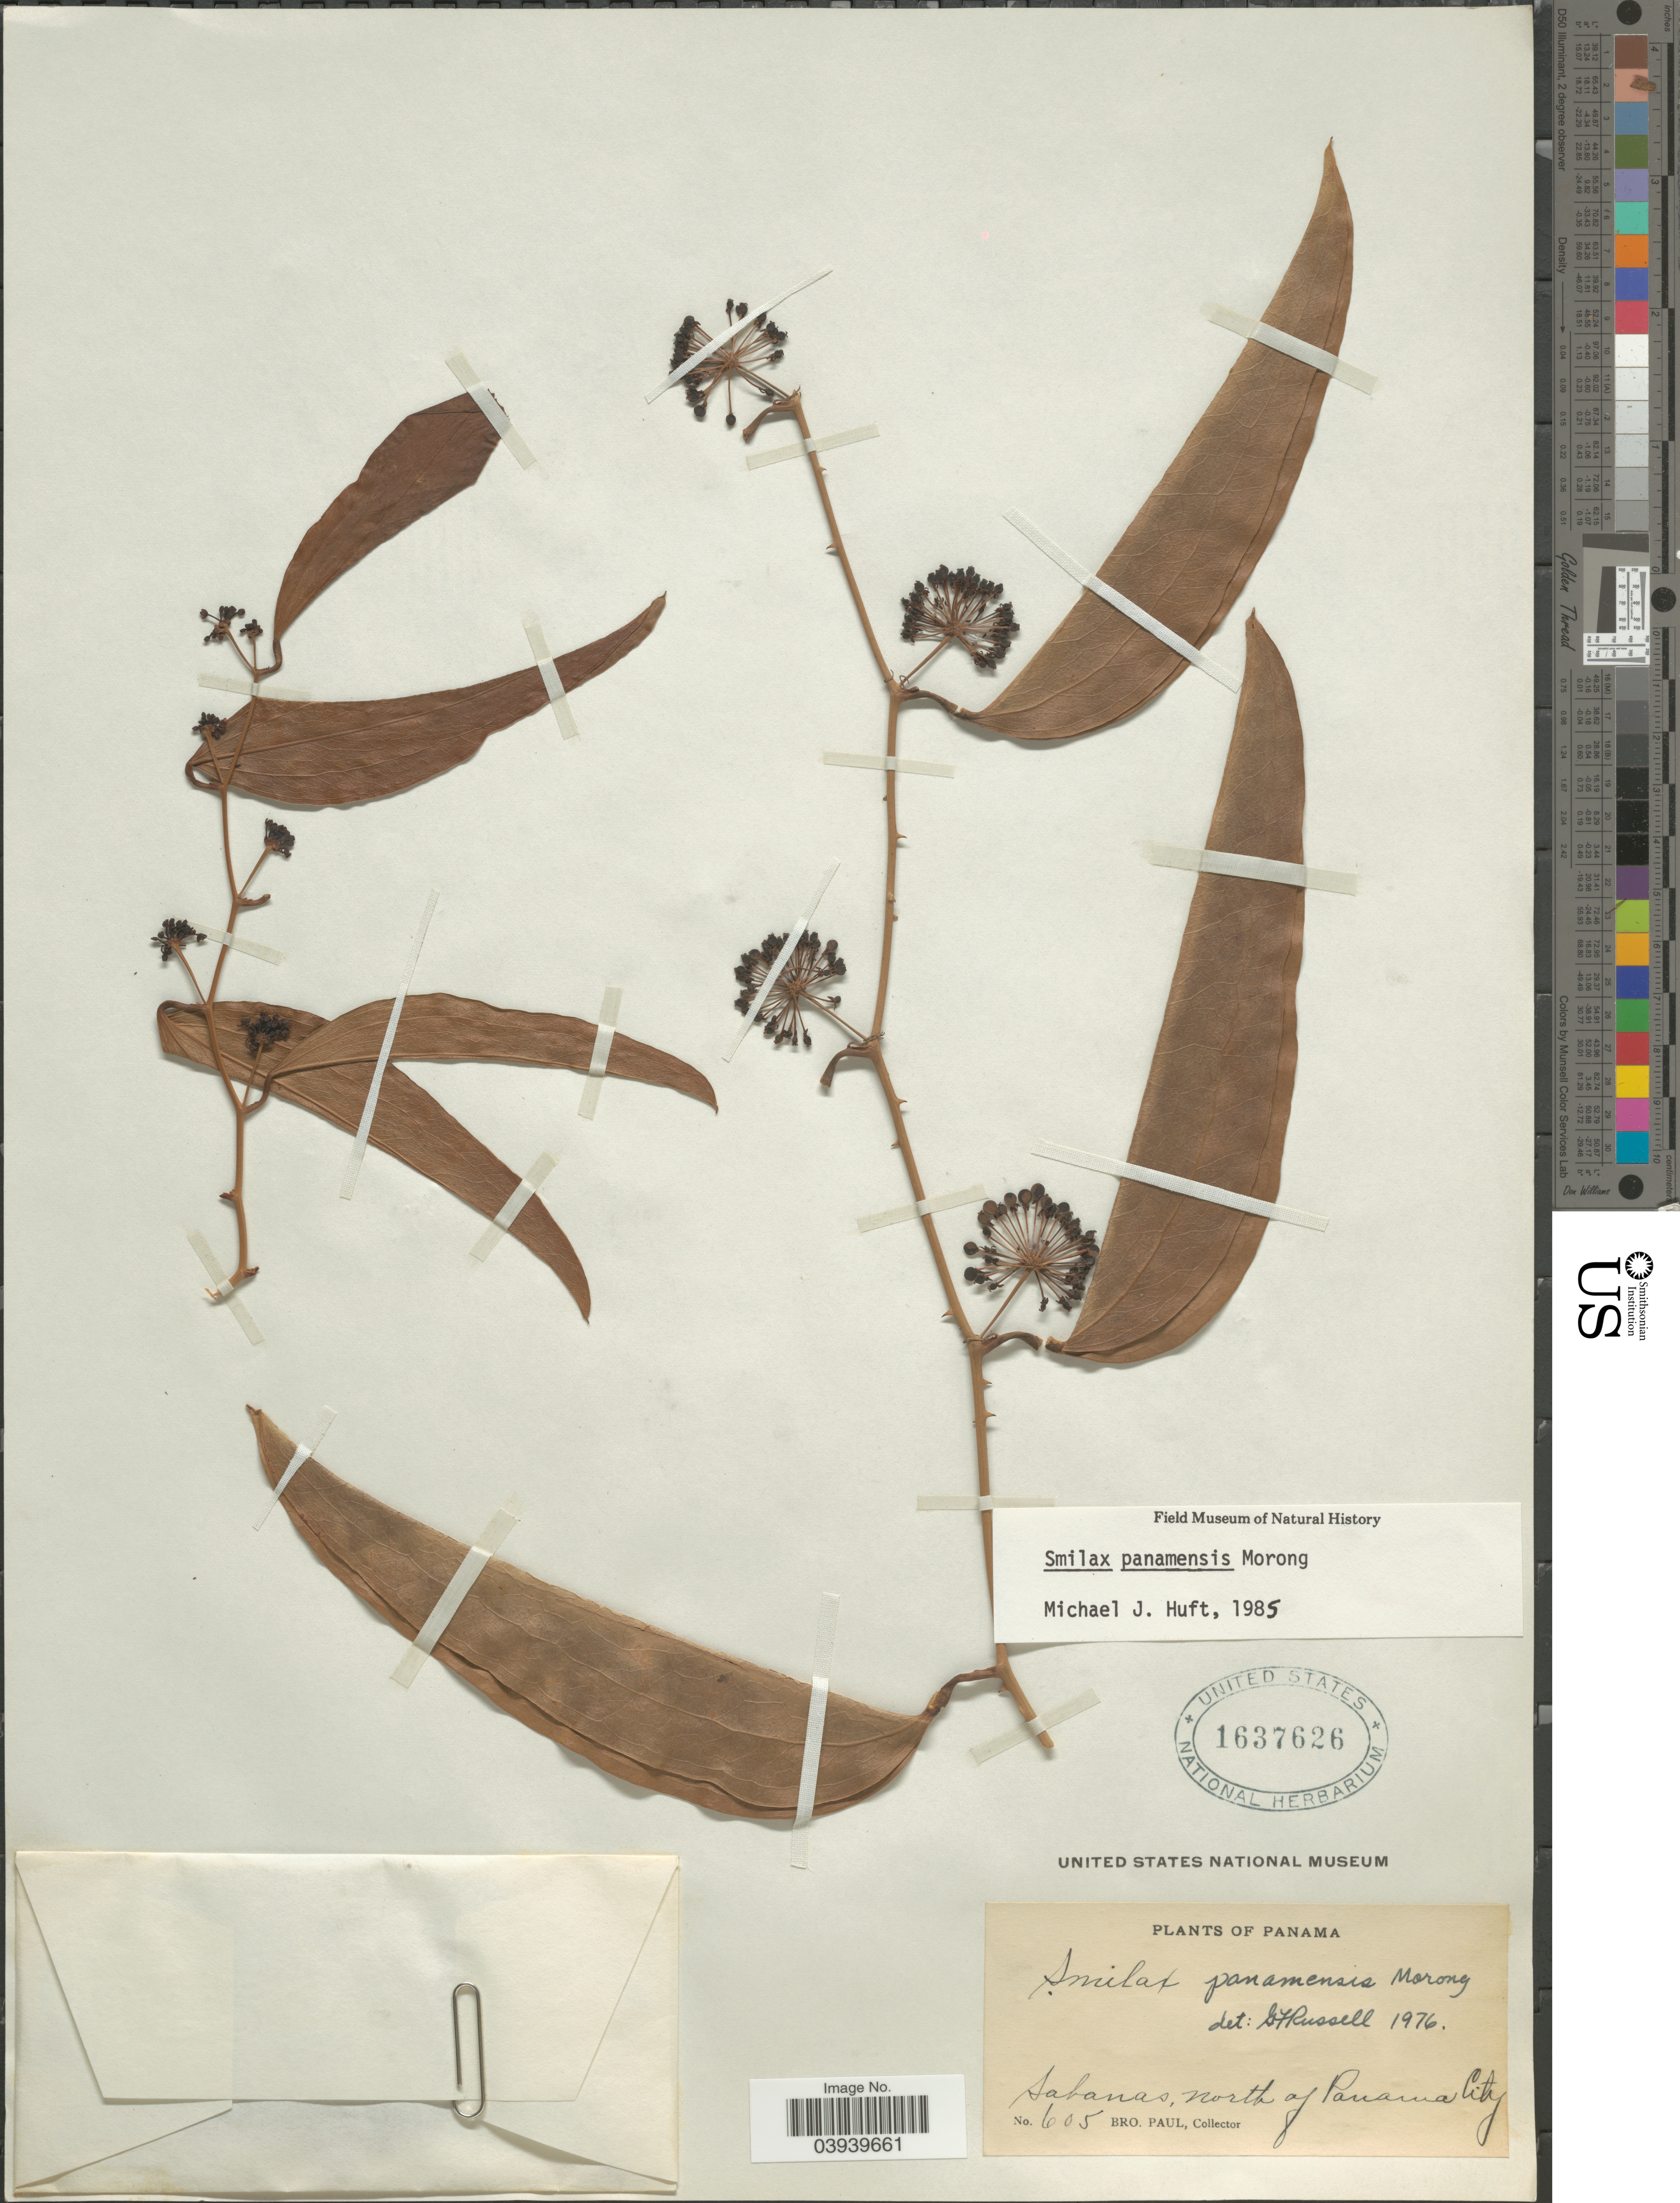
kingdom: Plantae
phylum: Tracheophyta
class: Liliopsida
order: Liliales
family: Smilacaceae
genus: Smilax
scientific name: Smilax panamensis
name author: Morong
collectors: B. Paul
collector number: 605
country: Panama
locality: Sabanas, north of Panama City.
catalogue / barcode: US 1637626